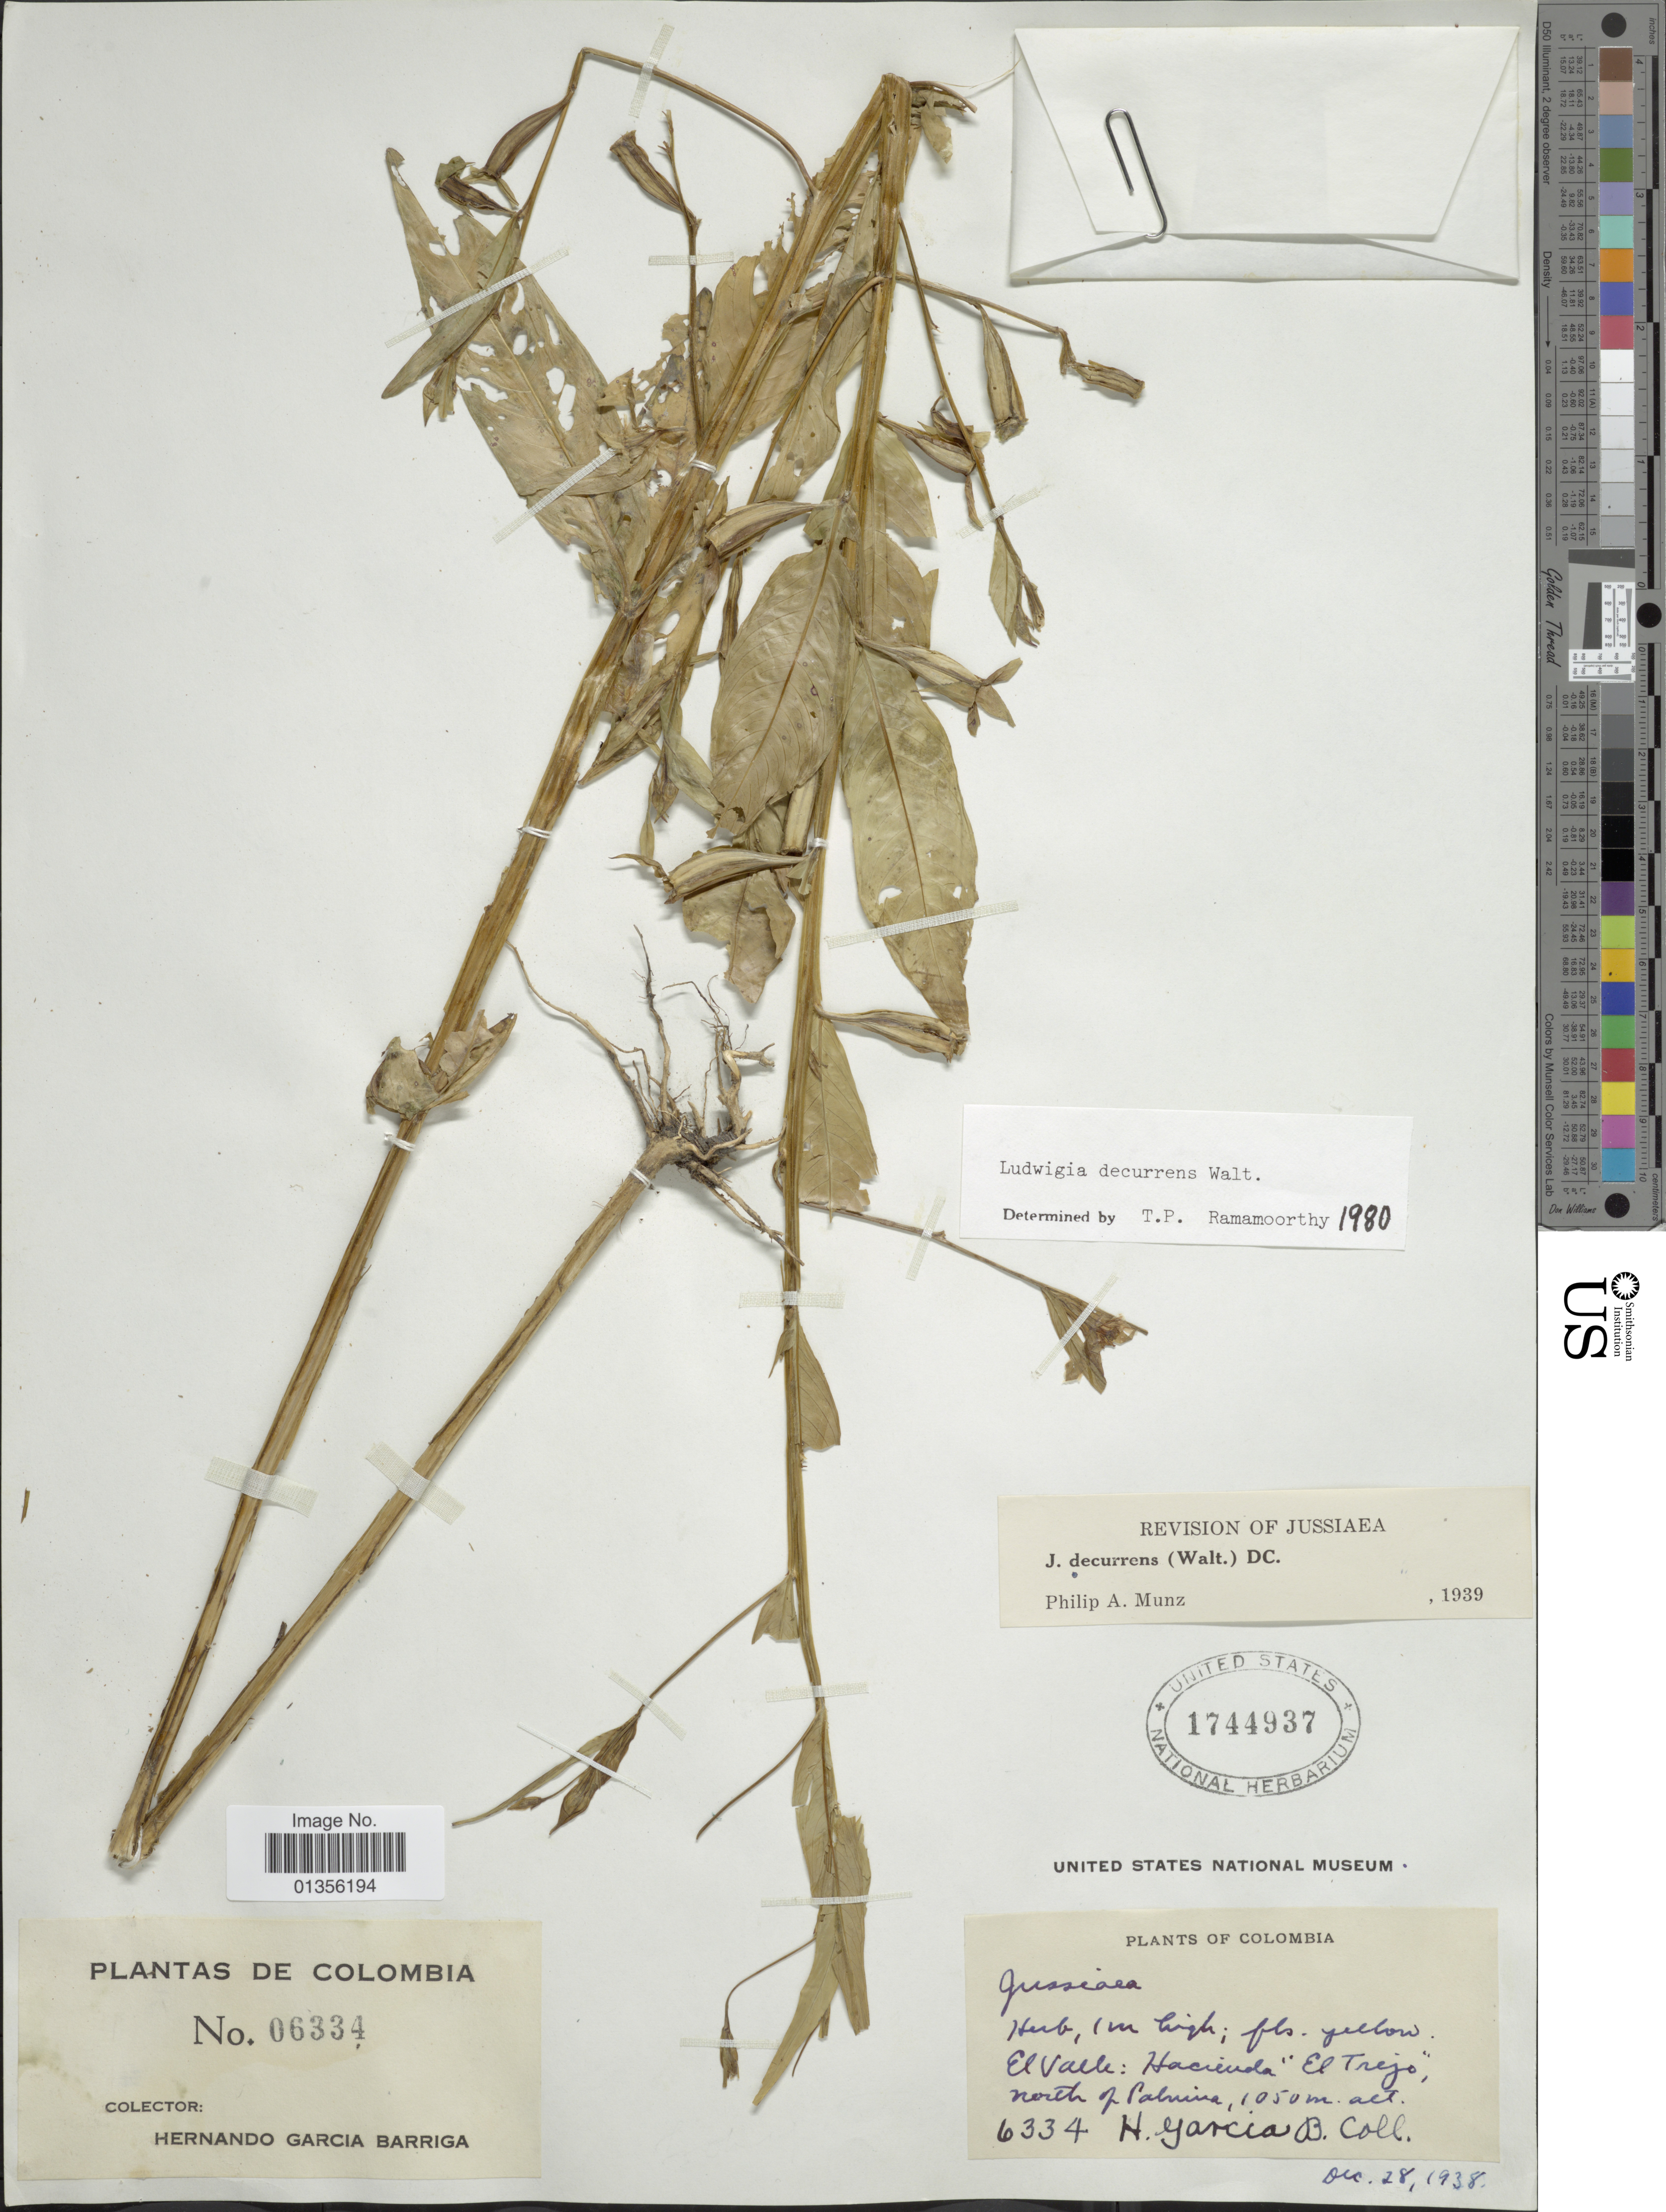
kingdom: Plantae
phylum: Tracheophyta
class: Magnoliopsida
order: Myrtales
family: Onagraceae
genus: Ludwigia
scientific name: Ludwigia decurrens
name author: Walter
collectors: H. García Barriga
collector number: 6334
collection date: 1938-12-28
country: Colombia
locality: El Valle: Hacienda "El Trejo", north of Palmira.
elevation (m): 1050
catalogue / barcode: US 1744937